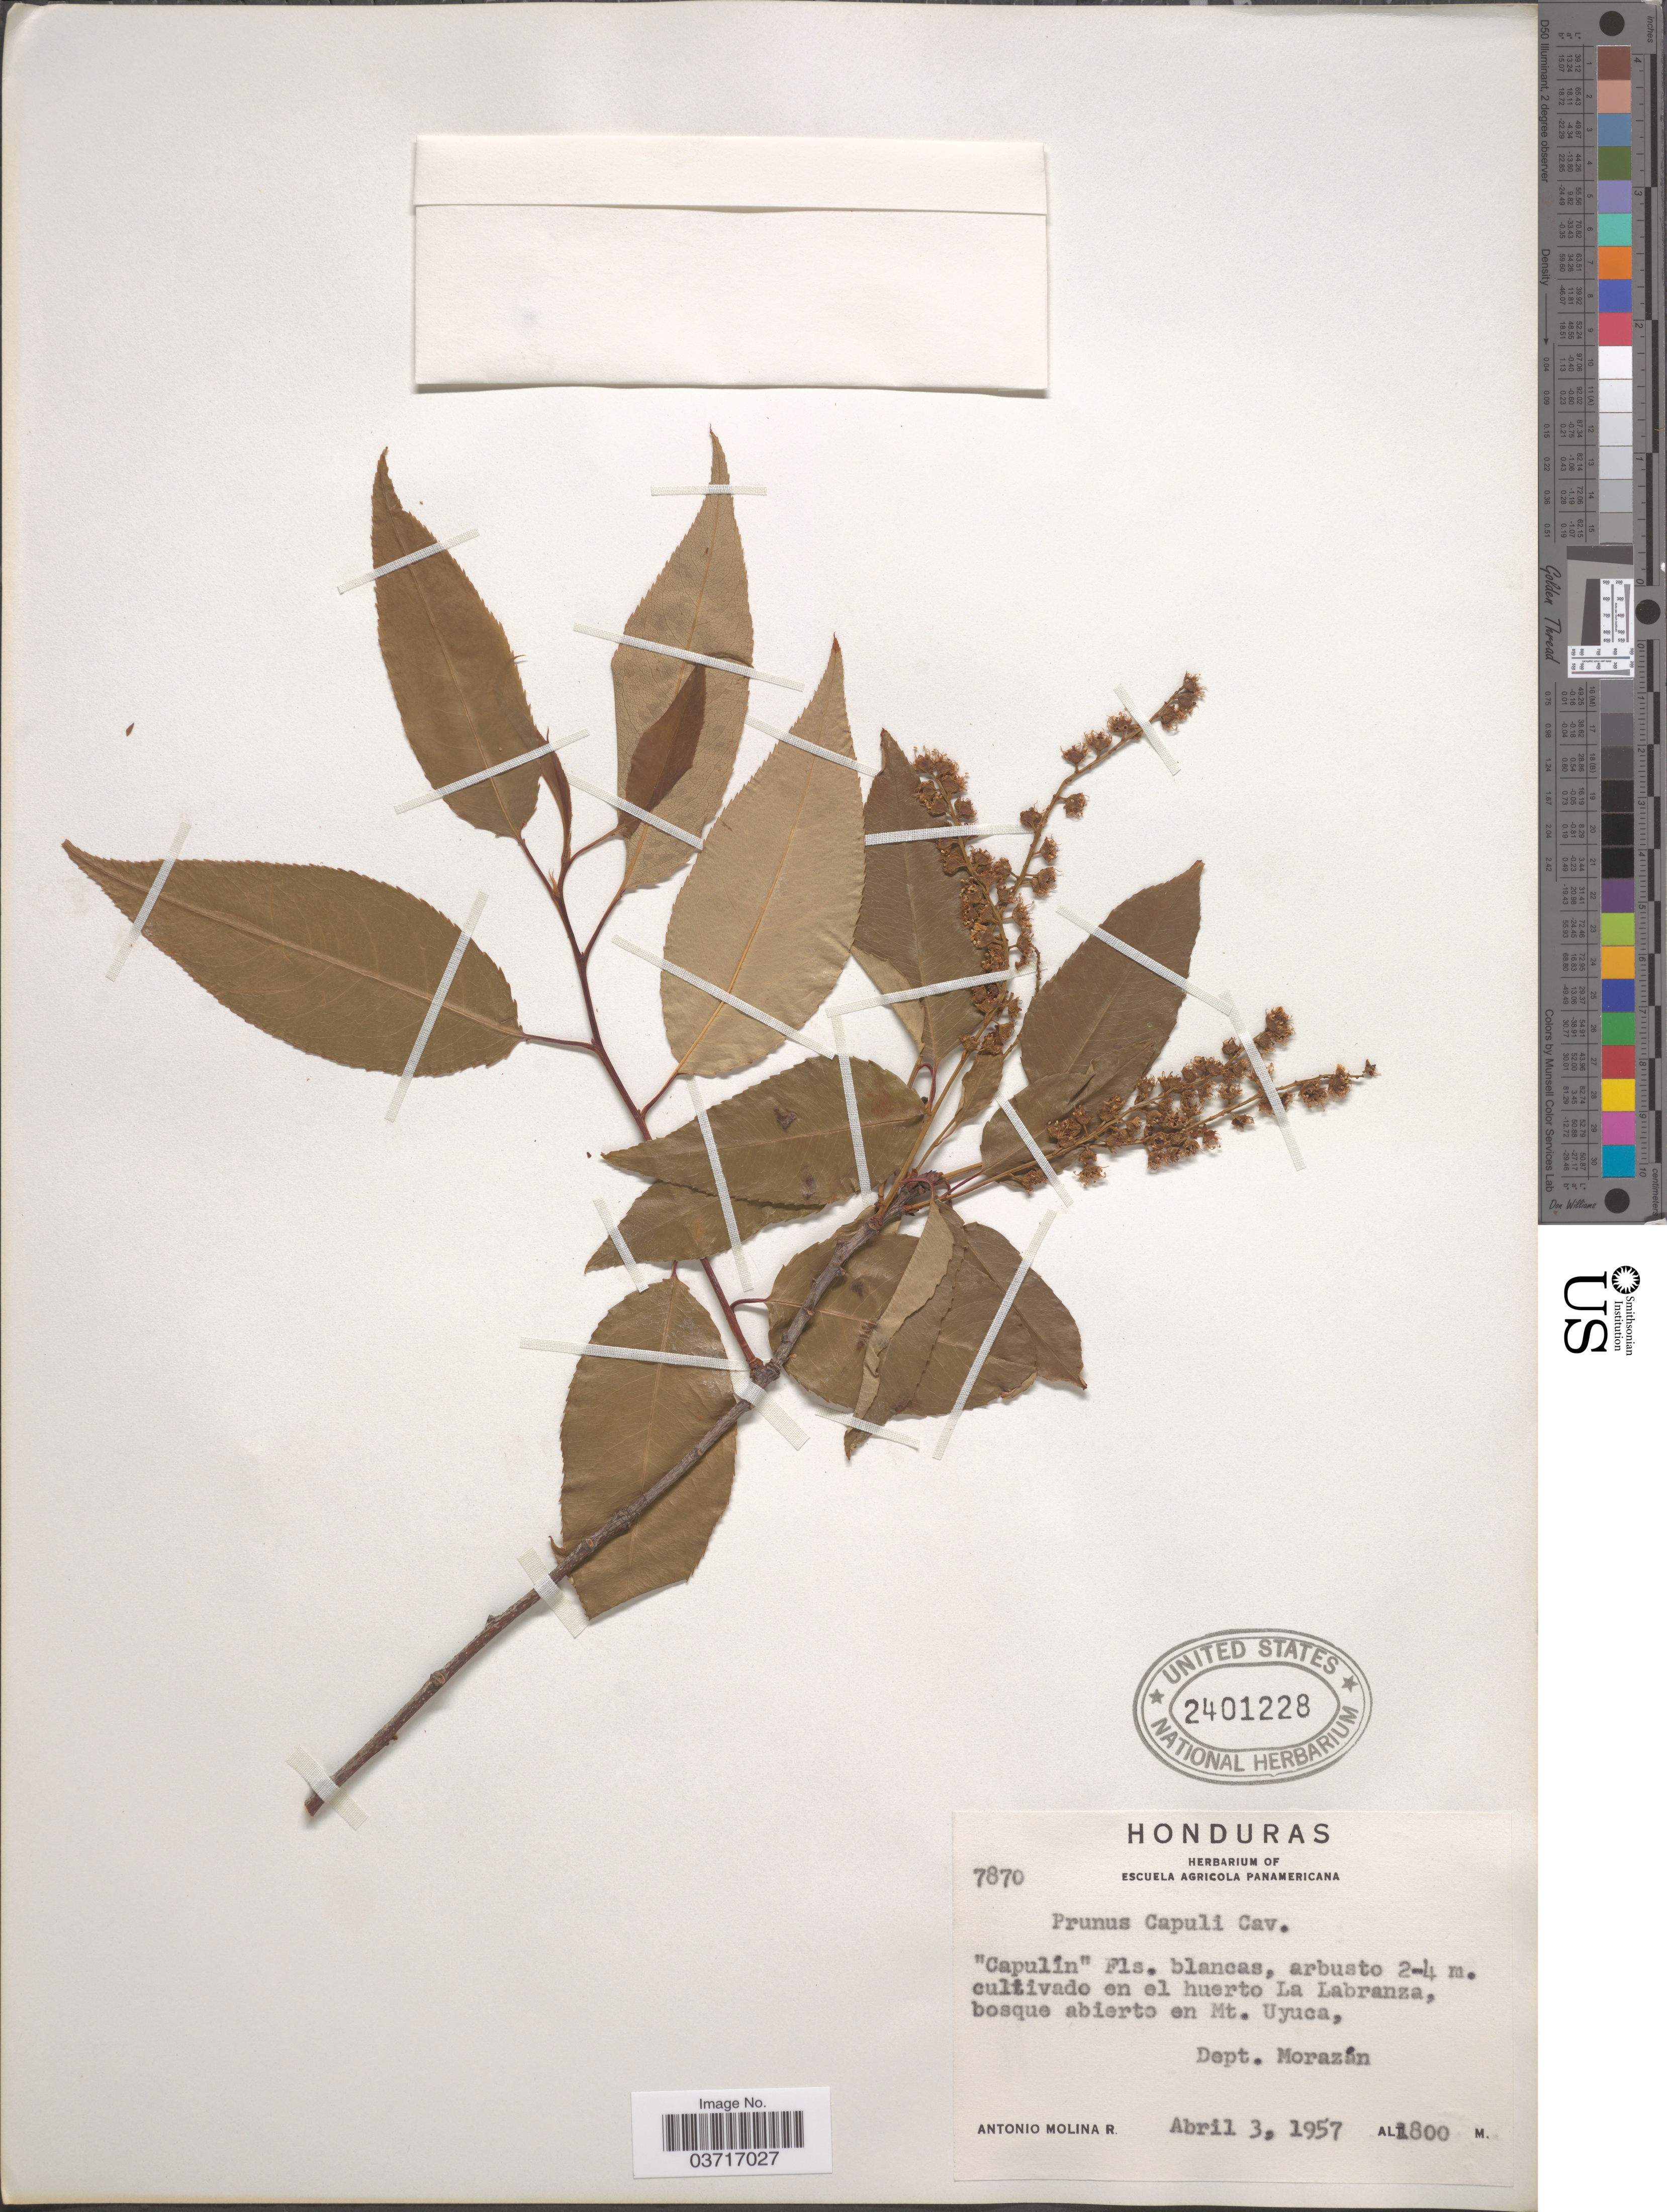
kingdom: Plantae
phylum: Tracheophyta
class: Magnoliopsida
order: Rosales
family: Rosaceae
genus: Prunus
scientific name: Prunus serotina var. serotina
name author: Ehrh.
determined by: Pérez, J. A.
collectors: A. Molina R.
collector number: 7870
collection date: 1957-04-03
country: Honduras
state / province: Fco. Morazán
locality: Enn el huerto La Labranza, bosque abierto en Mt. Uyuca, Dept Morazán.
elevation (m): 1800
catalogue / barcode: US 2401228